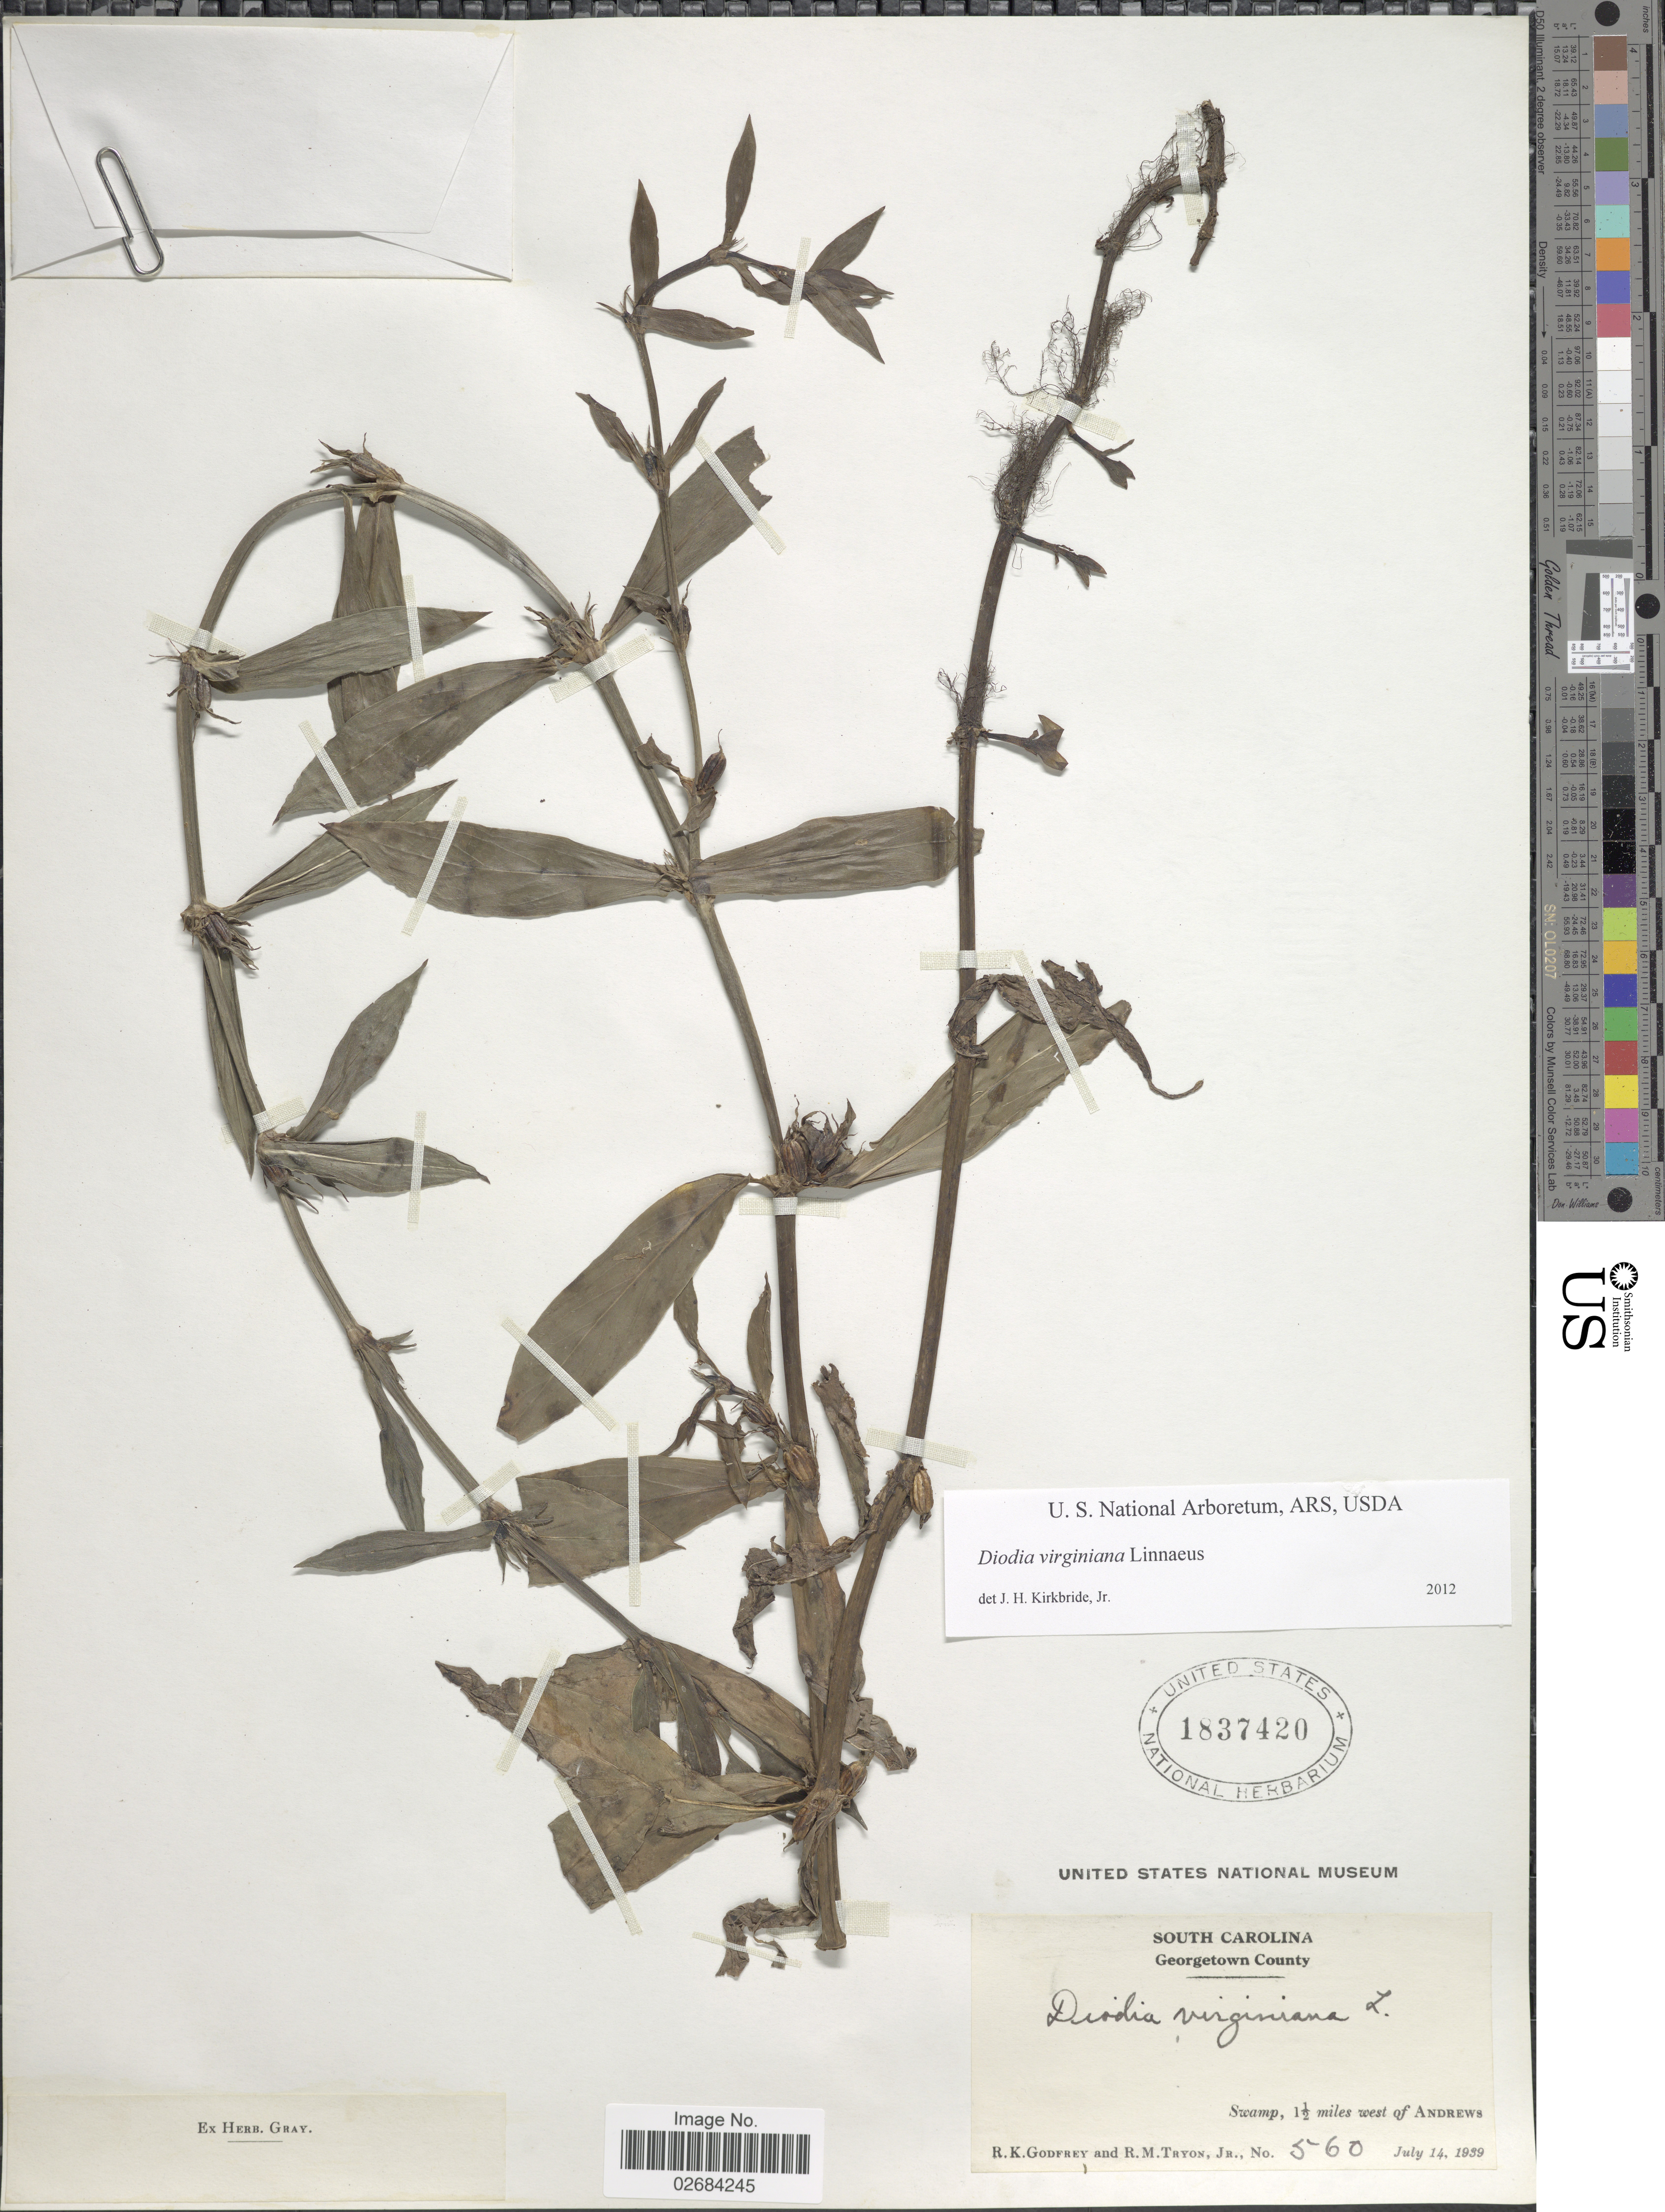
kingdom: Plantae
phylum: Tracheophyta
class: Magnoliopsida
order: Gentianales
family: Rubiaceae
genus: Diodia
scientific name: Diodia virginiana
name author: L.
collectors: R. K. Godfrey & R. M. Tryon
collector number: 560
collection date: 1939-07-14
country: United States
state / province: South Carolina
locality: Georgetown County. 1½ miles west of Andrews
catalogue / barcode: US 1837420